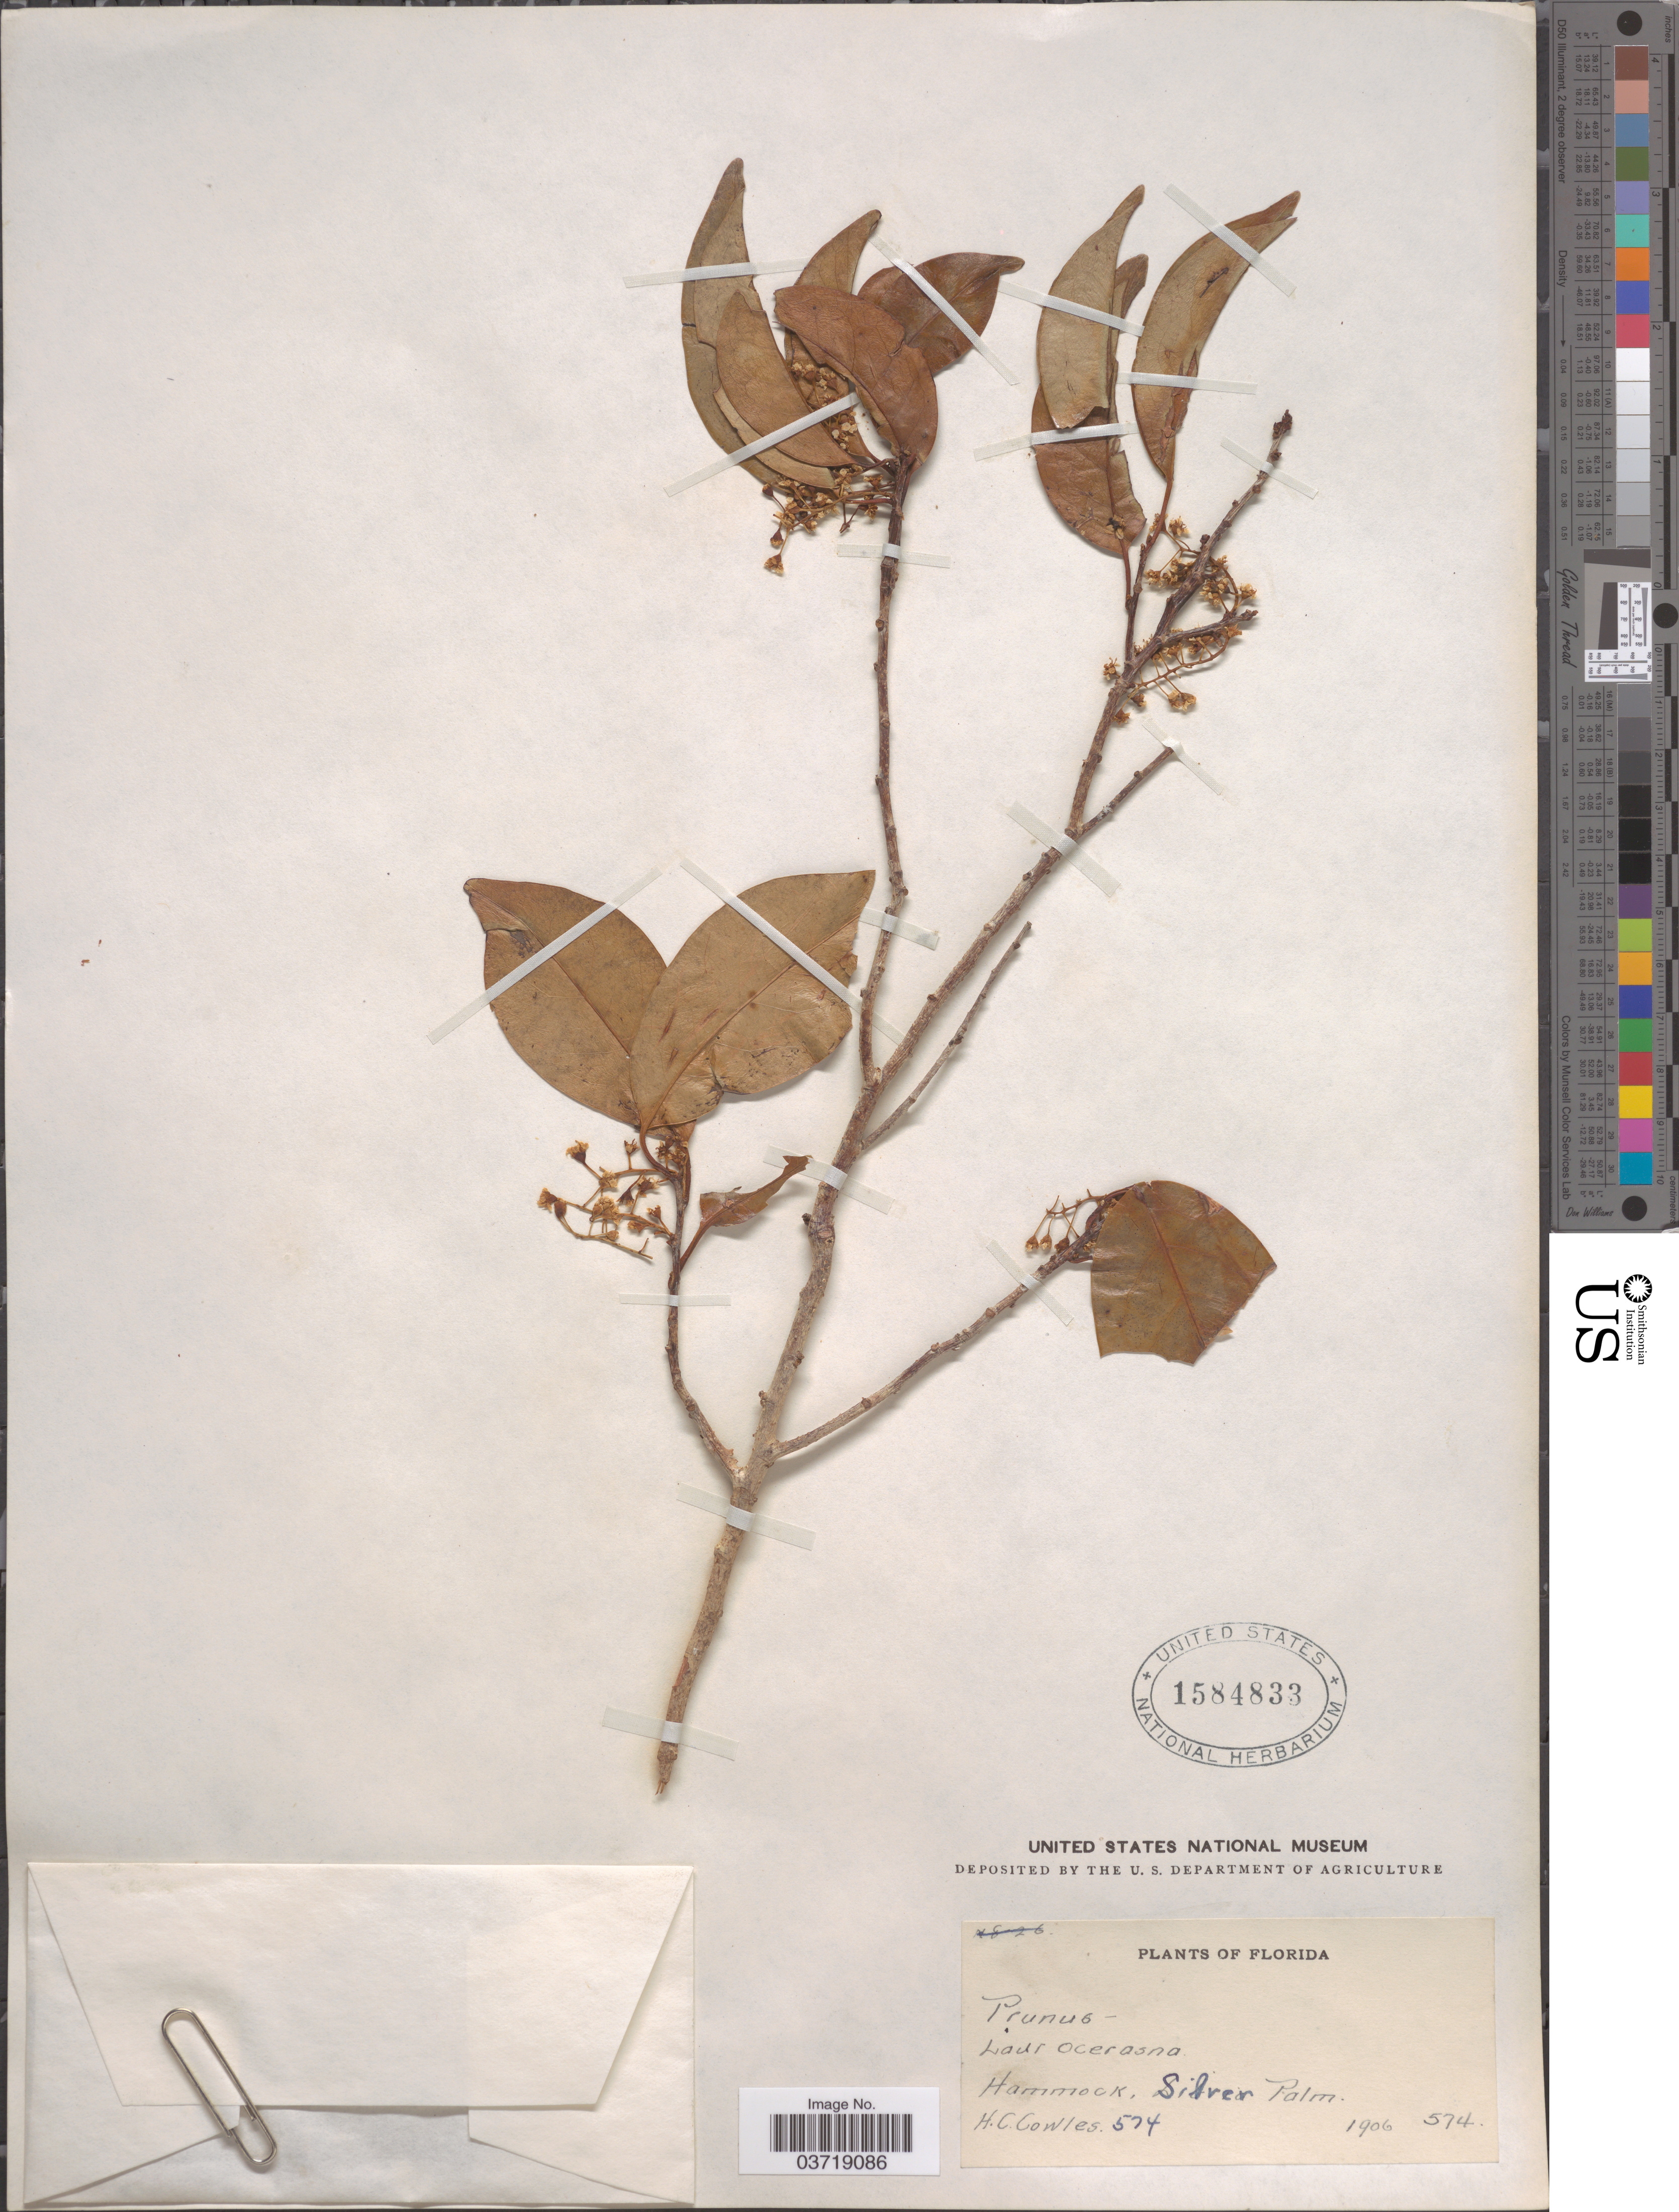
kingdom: Plantae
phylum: Tracheophyta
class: Magnoliopsida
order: Rosales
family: Rosaceae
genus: Prunus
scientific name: Prunus caroliniana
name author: (Mill.) Aiton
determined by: Strong, Mark T., (BOT), Smithsonian Institution - National Museum of Natural History (UNITED STATES)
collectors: H. Cowles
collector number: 574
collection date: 1906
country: United States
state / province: Florida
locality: Hammock, Silver Palm.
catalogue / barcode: US 1584833